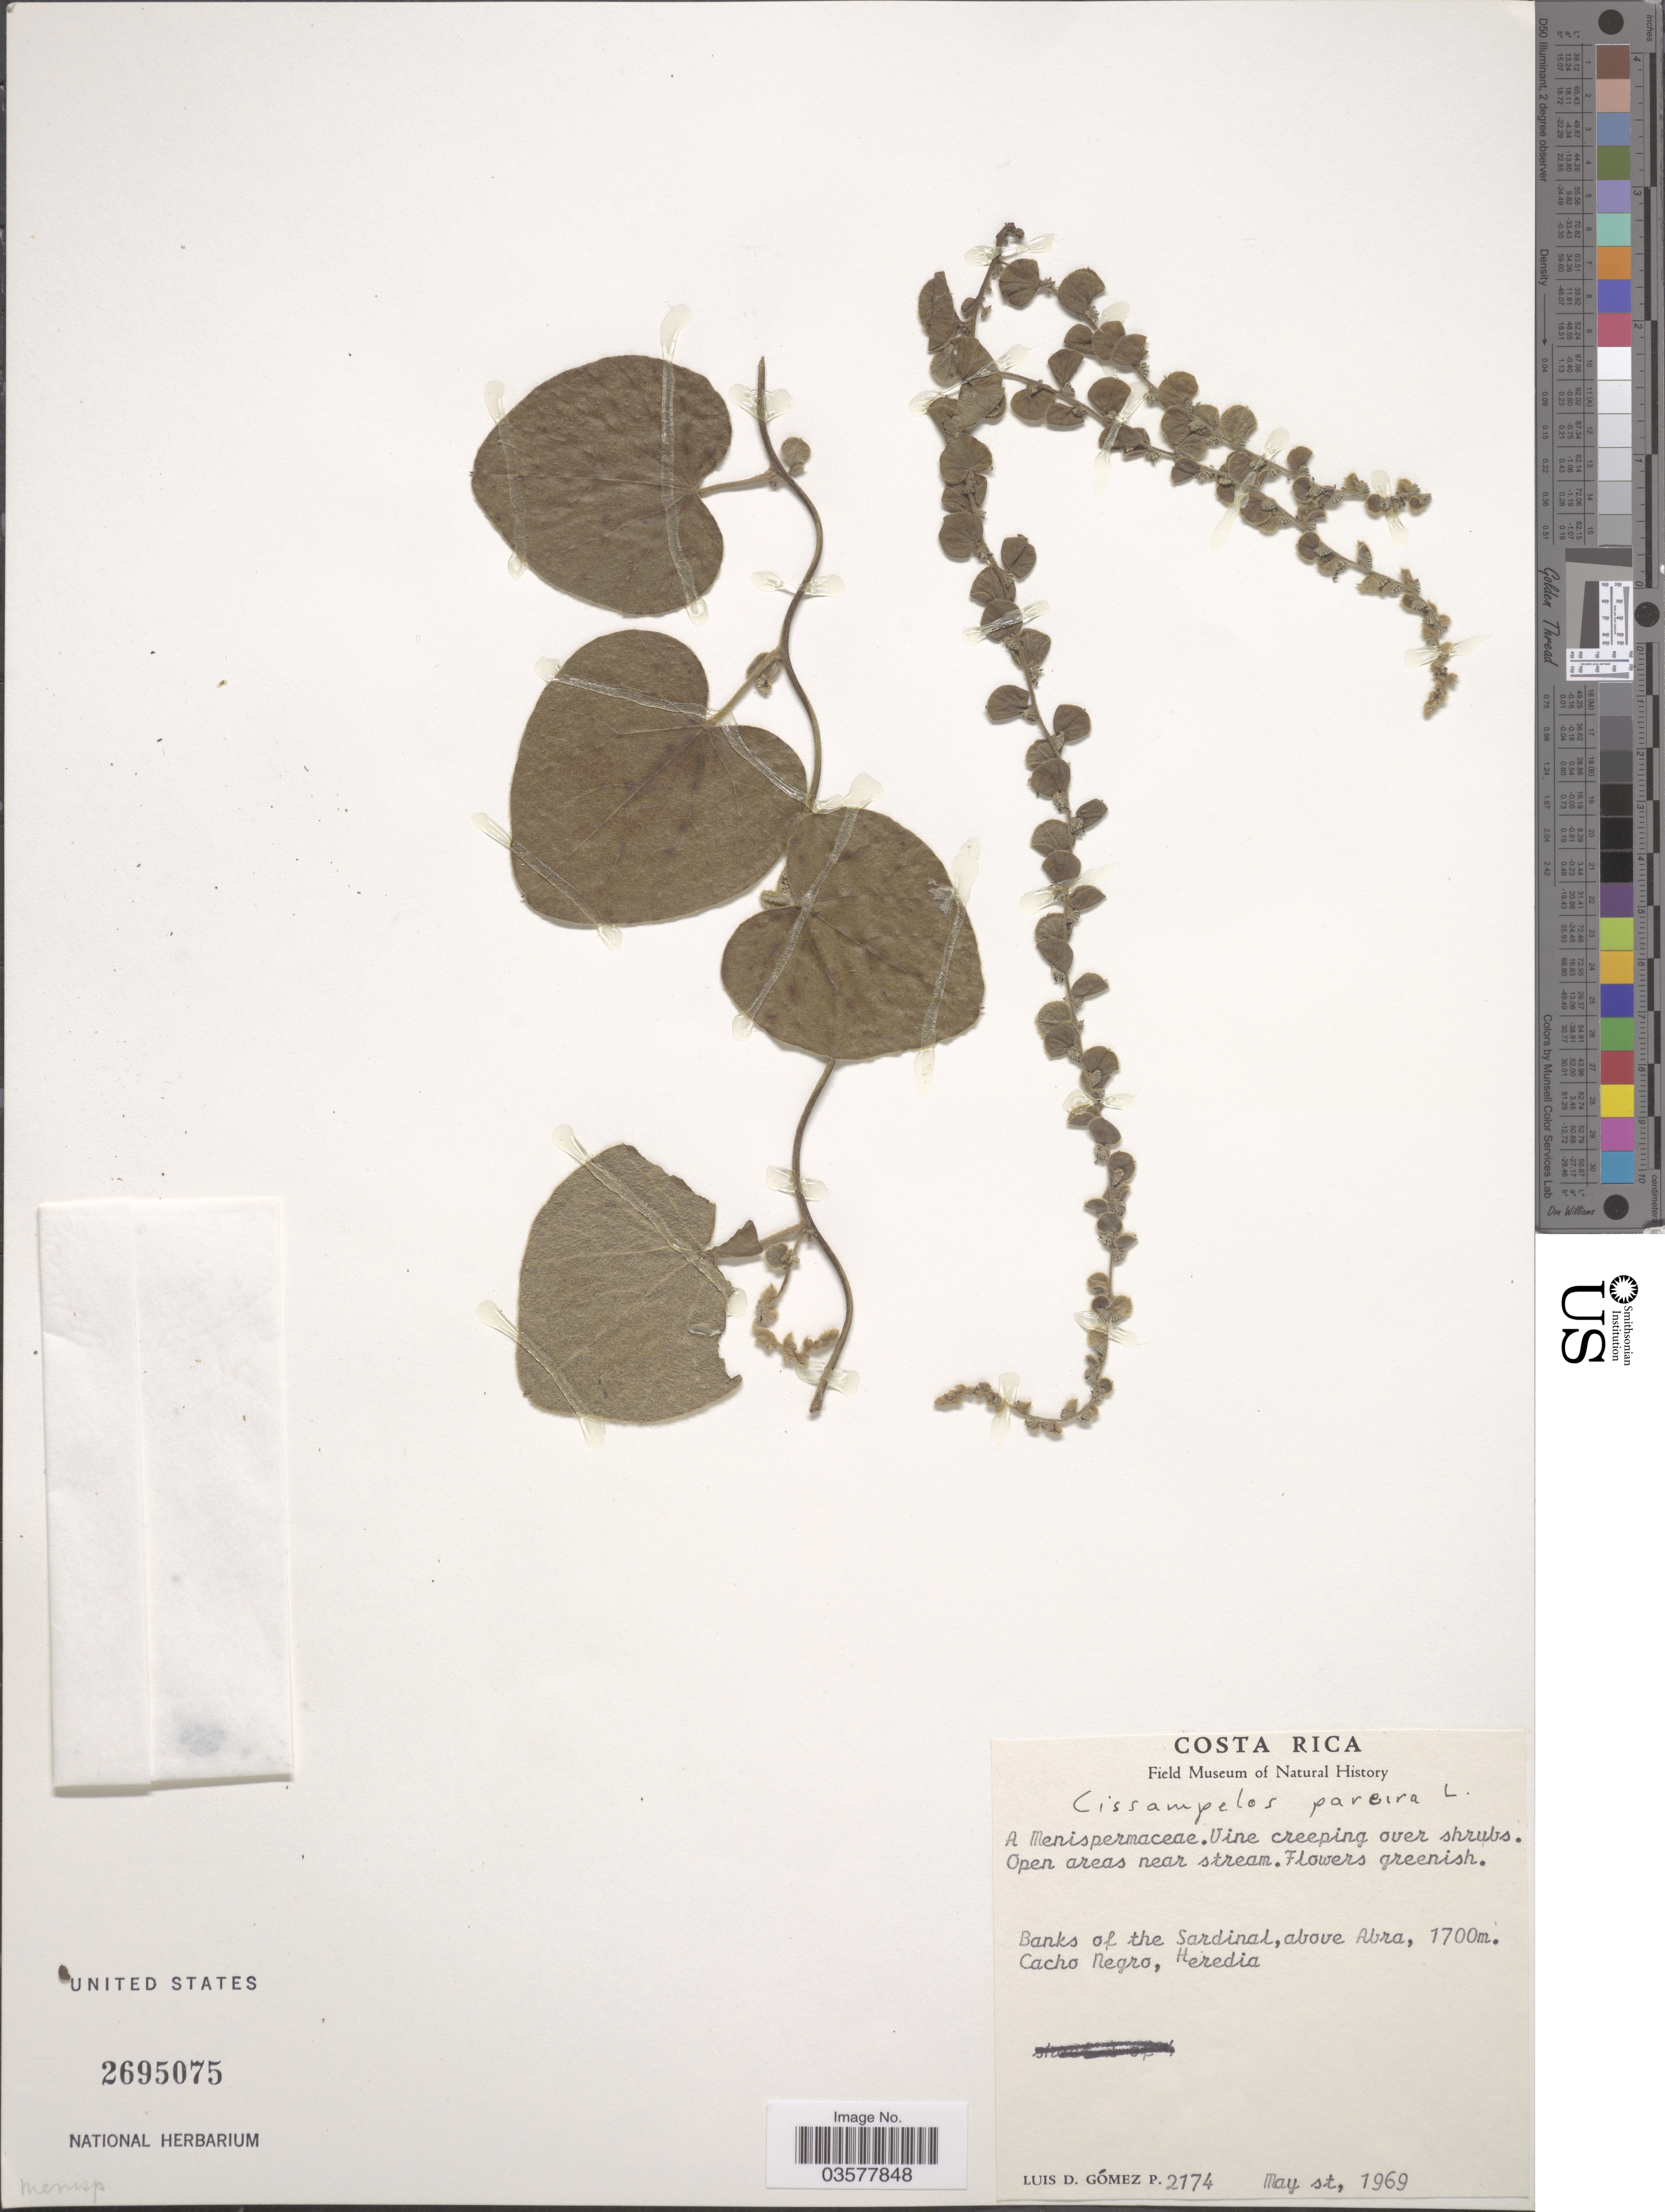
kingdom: Plantae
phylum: Tracheophyta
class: Magnoliopsida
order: Ranunculales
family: Menispermaceae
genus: Cissampelos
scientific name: Cissampelos pareira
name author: L.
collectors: L. D. Gómez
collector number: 2174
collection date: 1969-05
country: Costa Rica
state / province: Heredia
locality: Banks of the Sardinal, above Abra. Cacho Negro.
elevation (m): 1700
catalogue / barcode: US 2695075